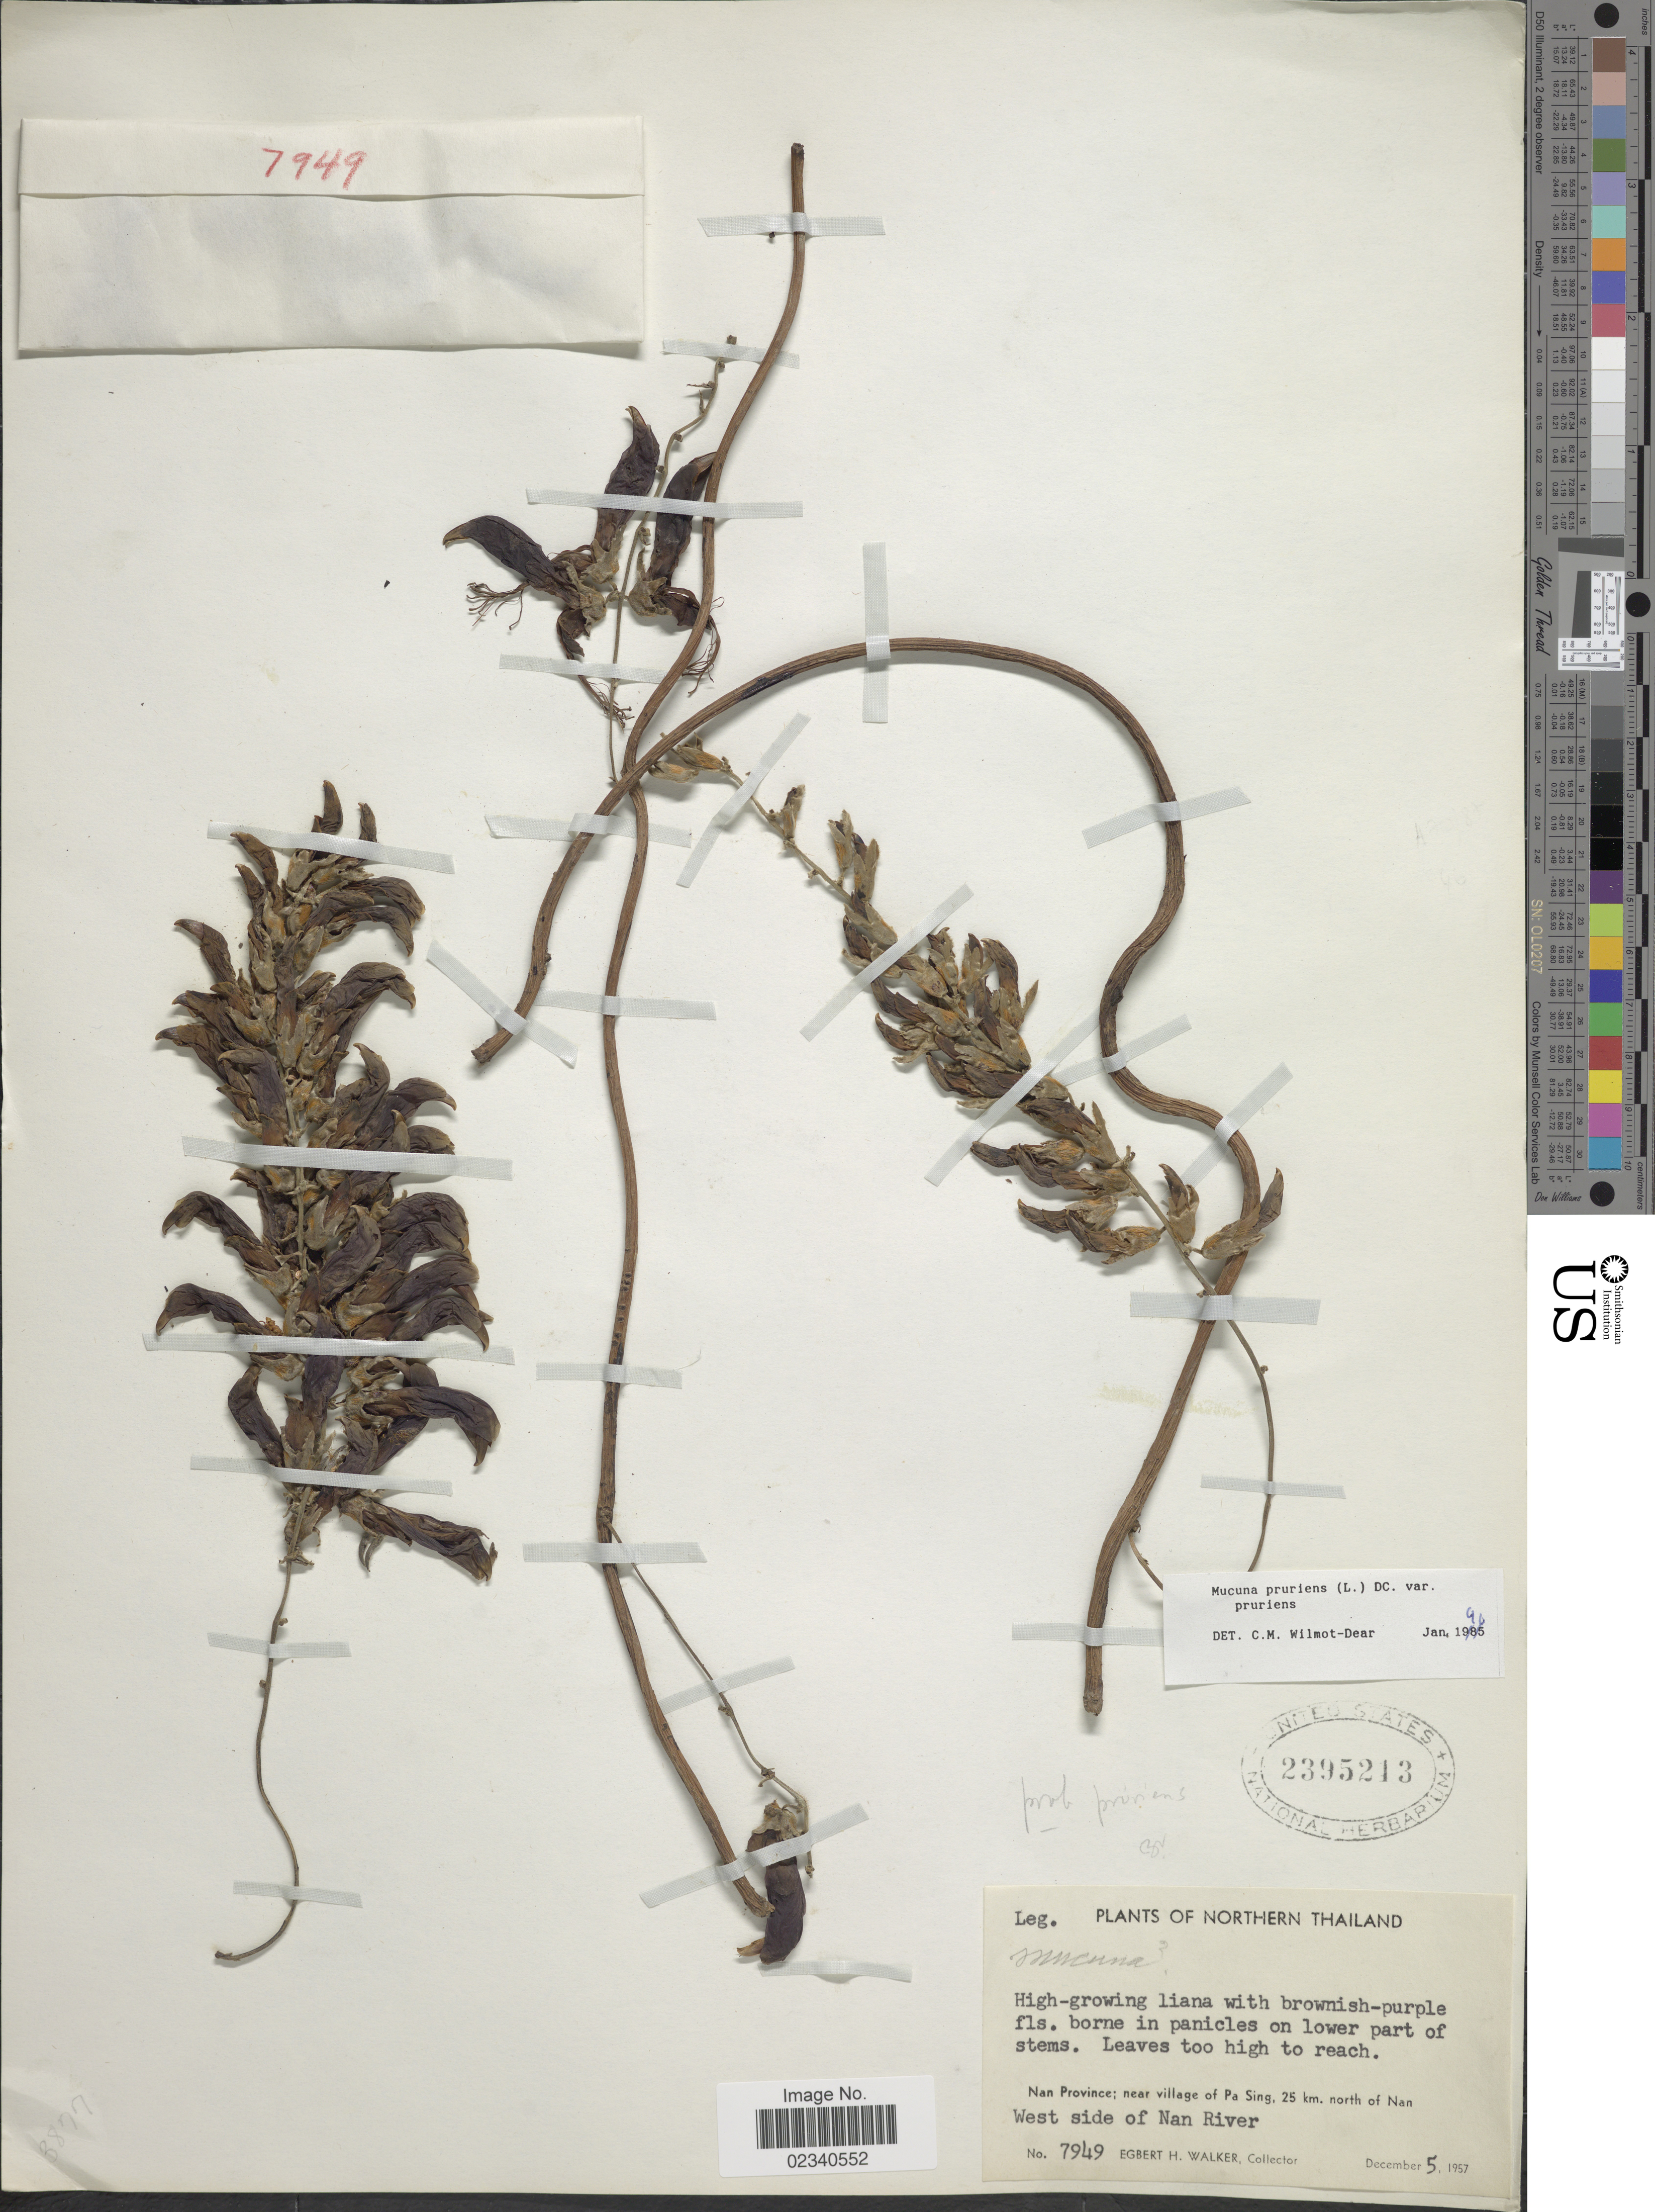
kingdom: Plantae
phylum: Tracheophyta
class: Magnoliopsida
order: Fabales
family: Fabaceae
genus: Mucuna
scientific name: Mucuna pruriens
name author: (L.) DC.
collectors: E. H. Walker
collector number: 7949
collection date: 1957-12-05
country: Thailand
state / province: Nan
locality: Northern Thailand. Near village of Pa Sing, 25 km. north of Nan. West side of Nan River.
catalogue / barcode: US 2395213